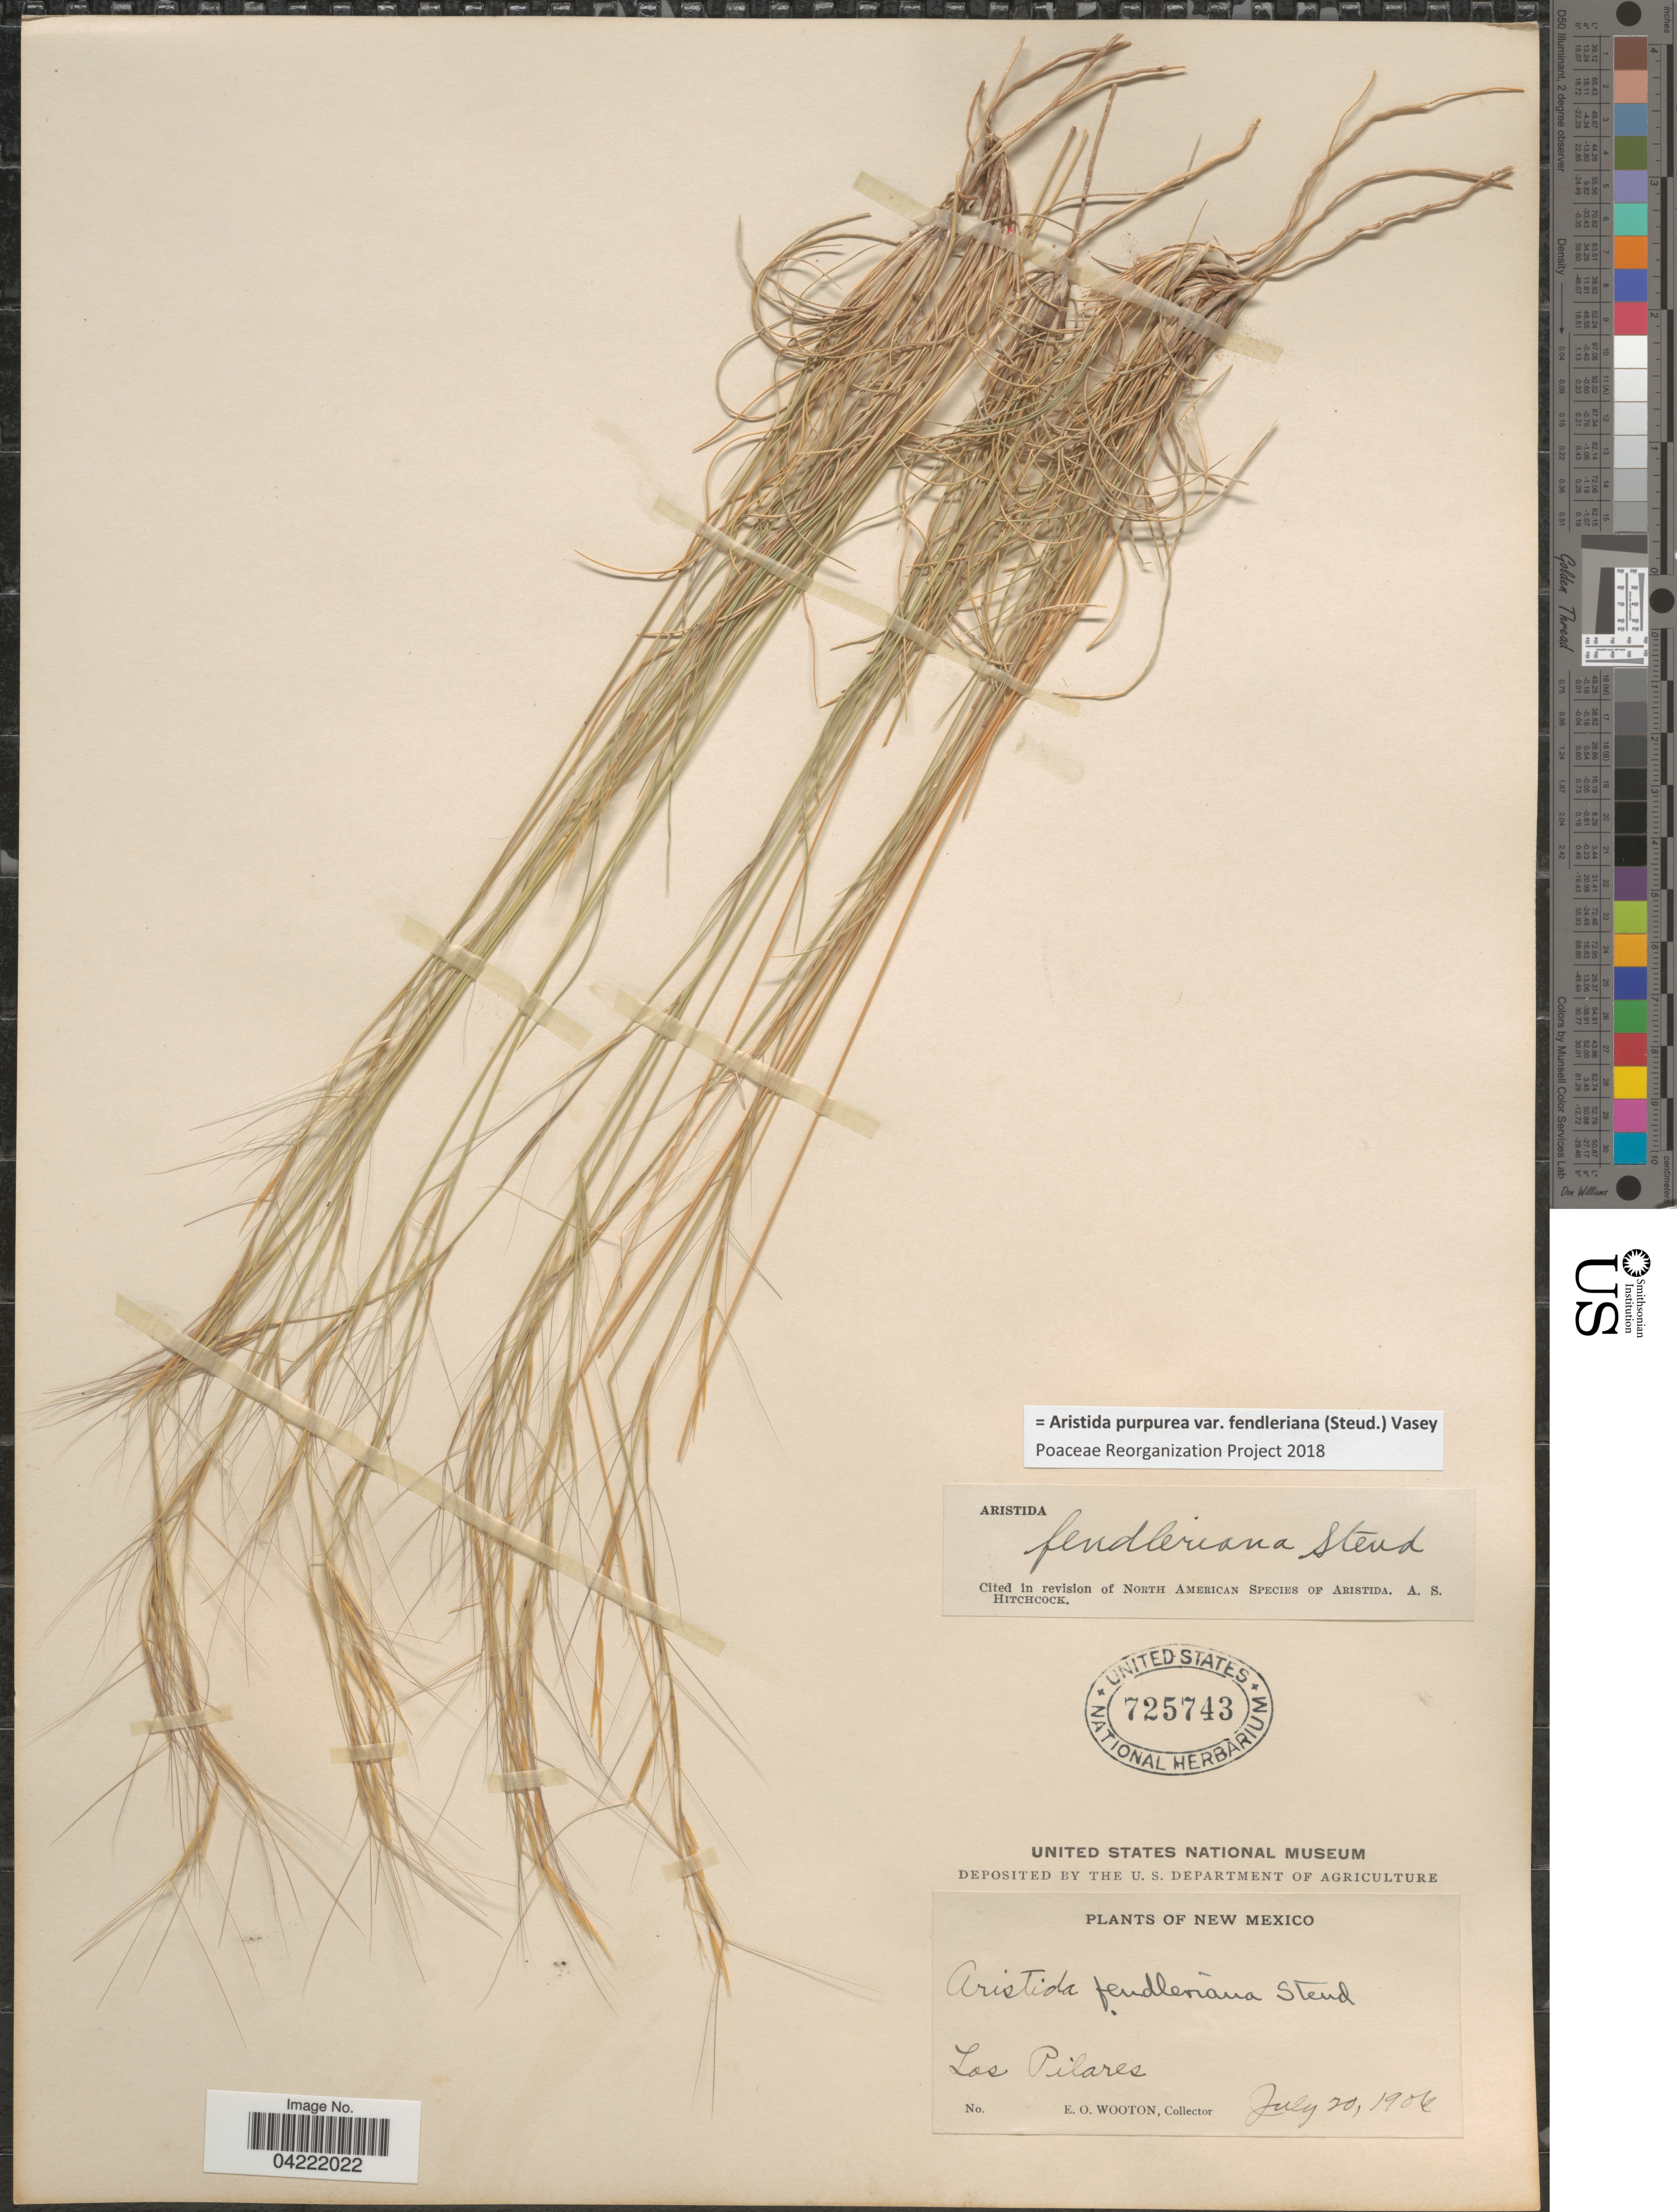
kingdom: Plantae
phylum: Tracheophyta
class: Liliopsida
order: Poales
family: Poaceae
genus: Aristida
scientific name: Aristida purpurea var. fendleriana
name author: (Steud.) Vasey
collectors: E. O. Wooton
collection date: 1904-07-20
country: United States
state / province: New Mexico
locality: Los Pilares.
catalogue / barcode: US 725743